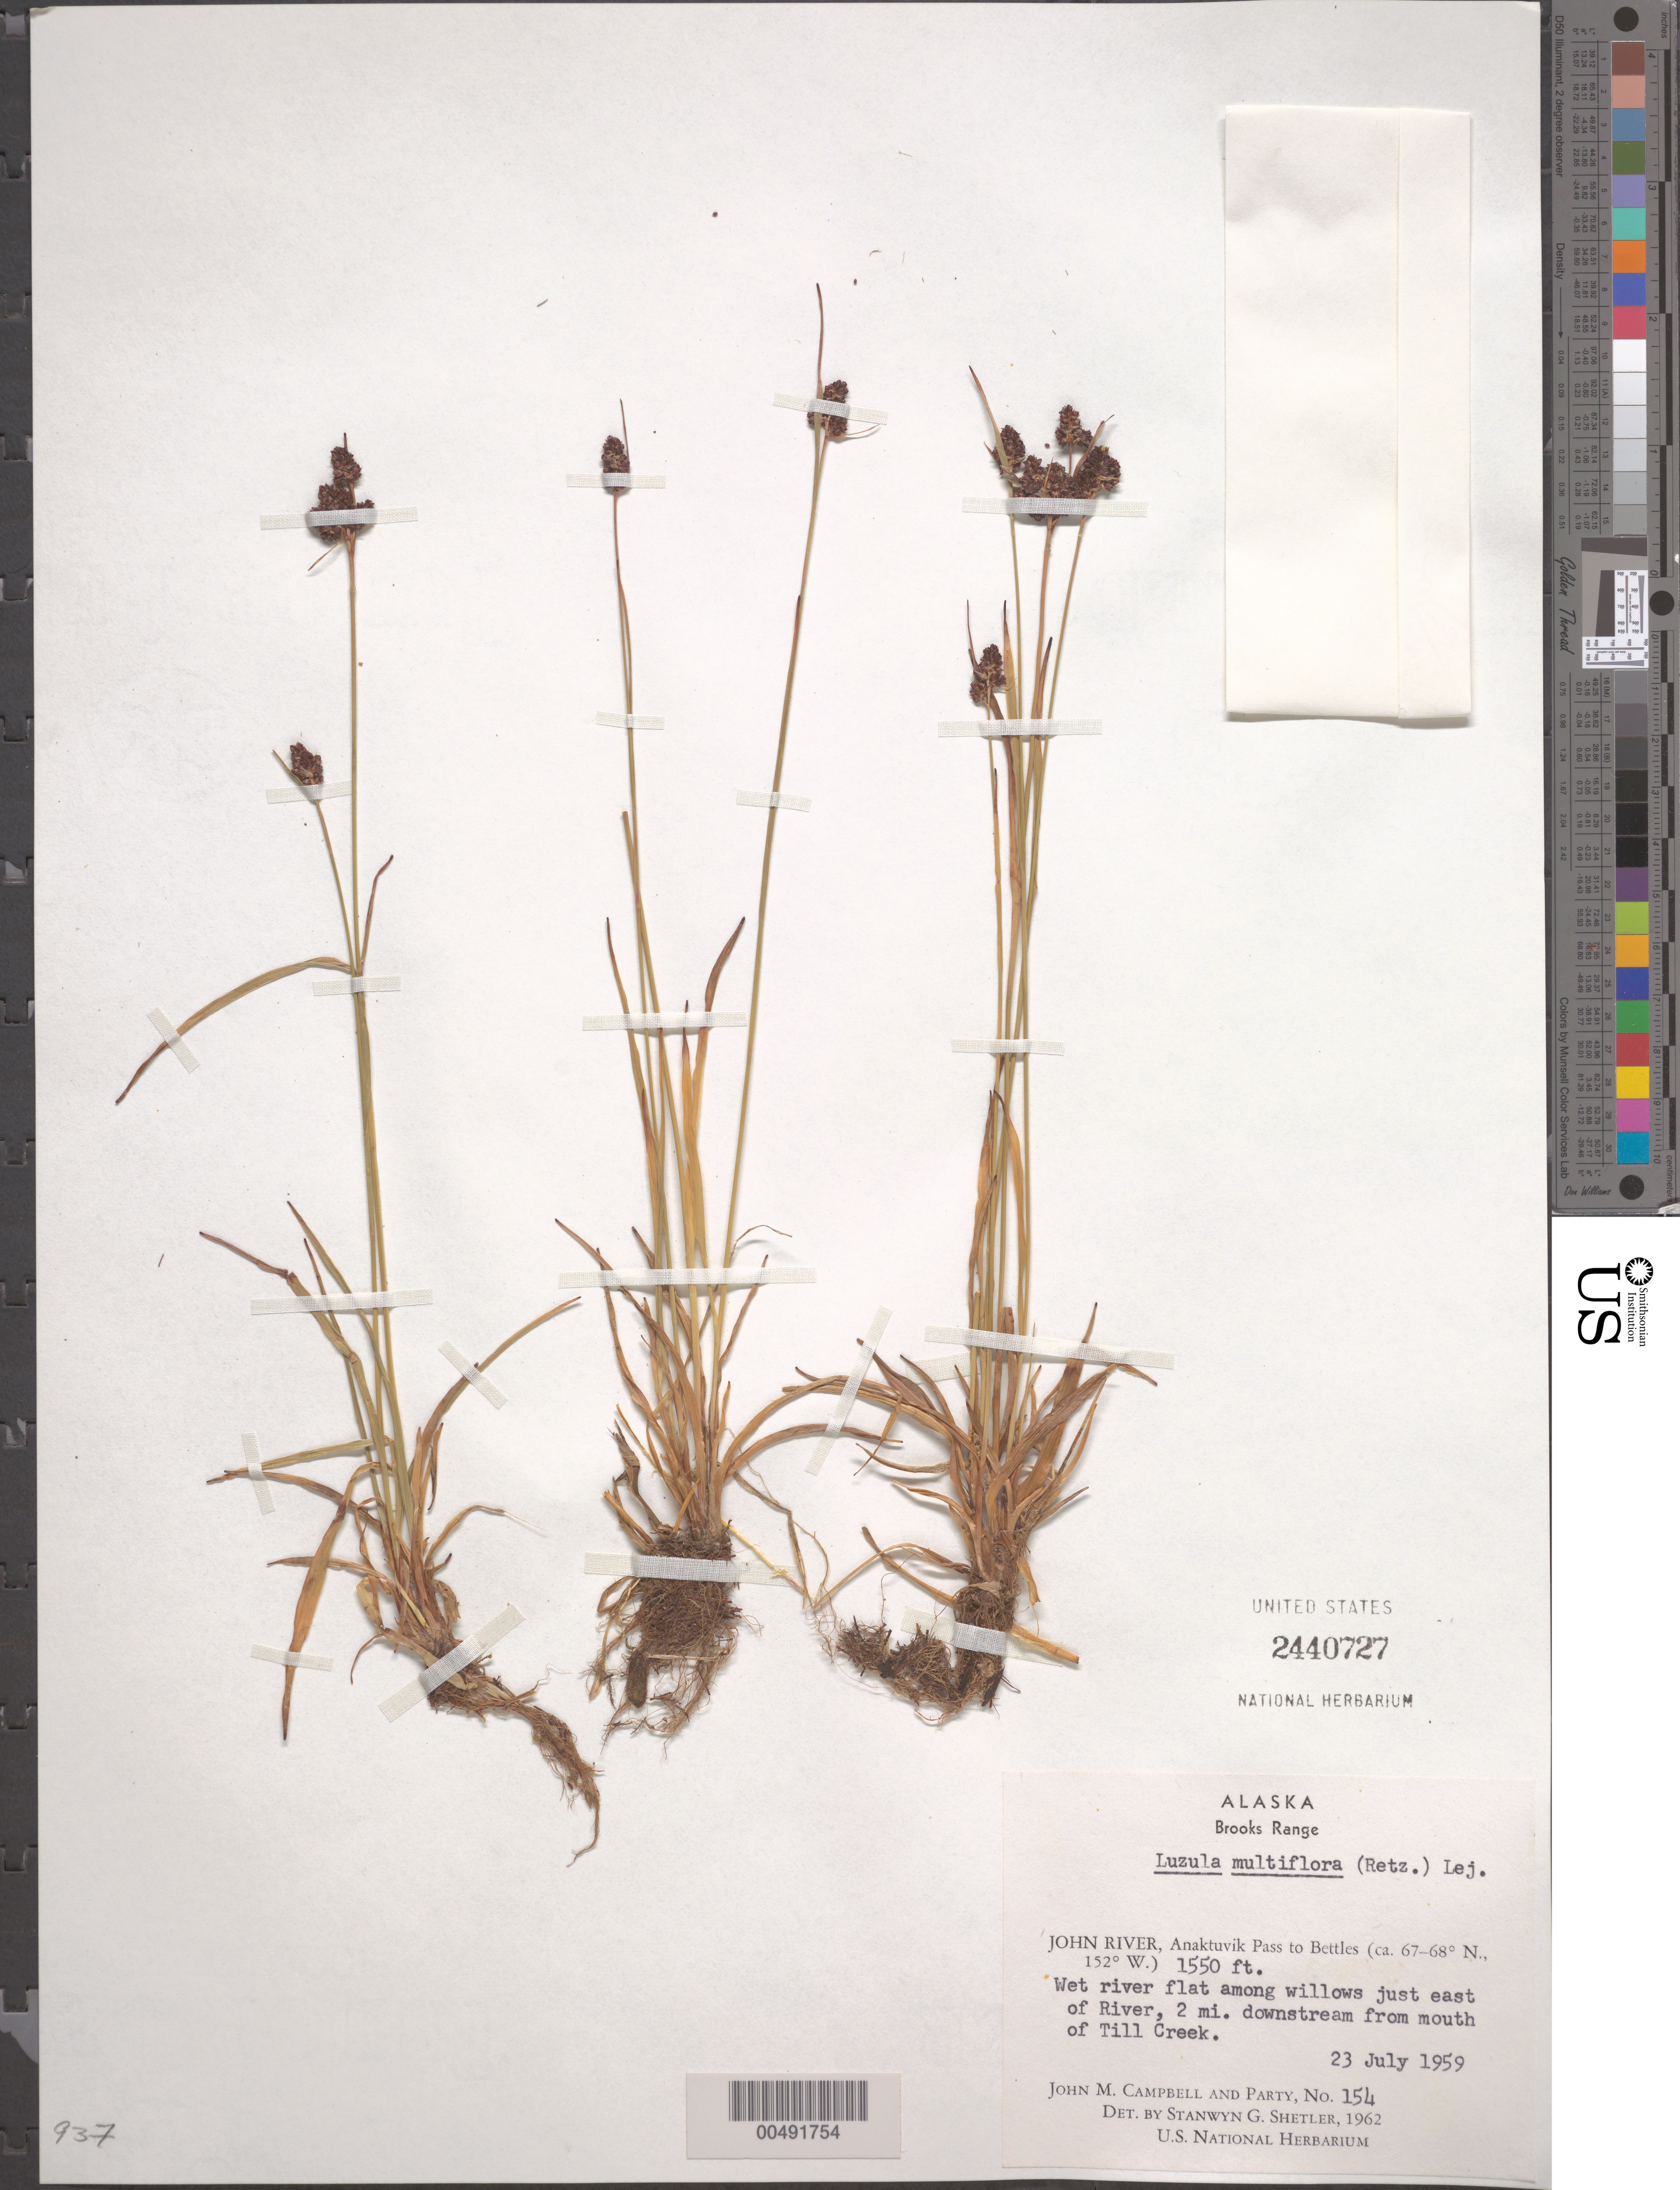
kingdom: Plantae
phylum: Tracheophyta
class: Liliopsida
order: Poales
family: Juncaceae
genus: Luzula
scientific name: Luzula multiflora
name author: (Ehrh.) Lej.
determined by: Shetler, Stanwyn G., (US), NMNH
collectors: J. M. Campbell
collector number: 154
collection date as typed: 23 Jul 1959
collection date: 1959-07-23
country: United States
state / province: Alaska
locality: Brooks Range, Anaktuvuk Pass to Bettles, 2 mi. downstream from mouth of Till Creek (lat/long recorded as: lat=::: long=151:0:0:W)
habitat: wet river flat among willows just east of River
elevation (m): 472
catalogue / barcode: US 2440727